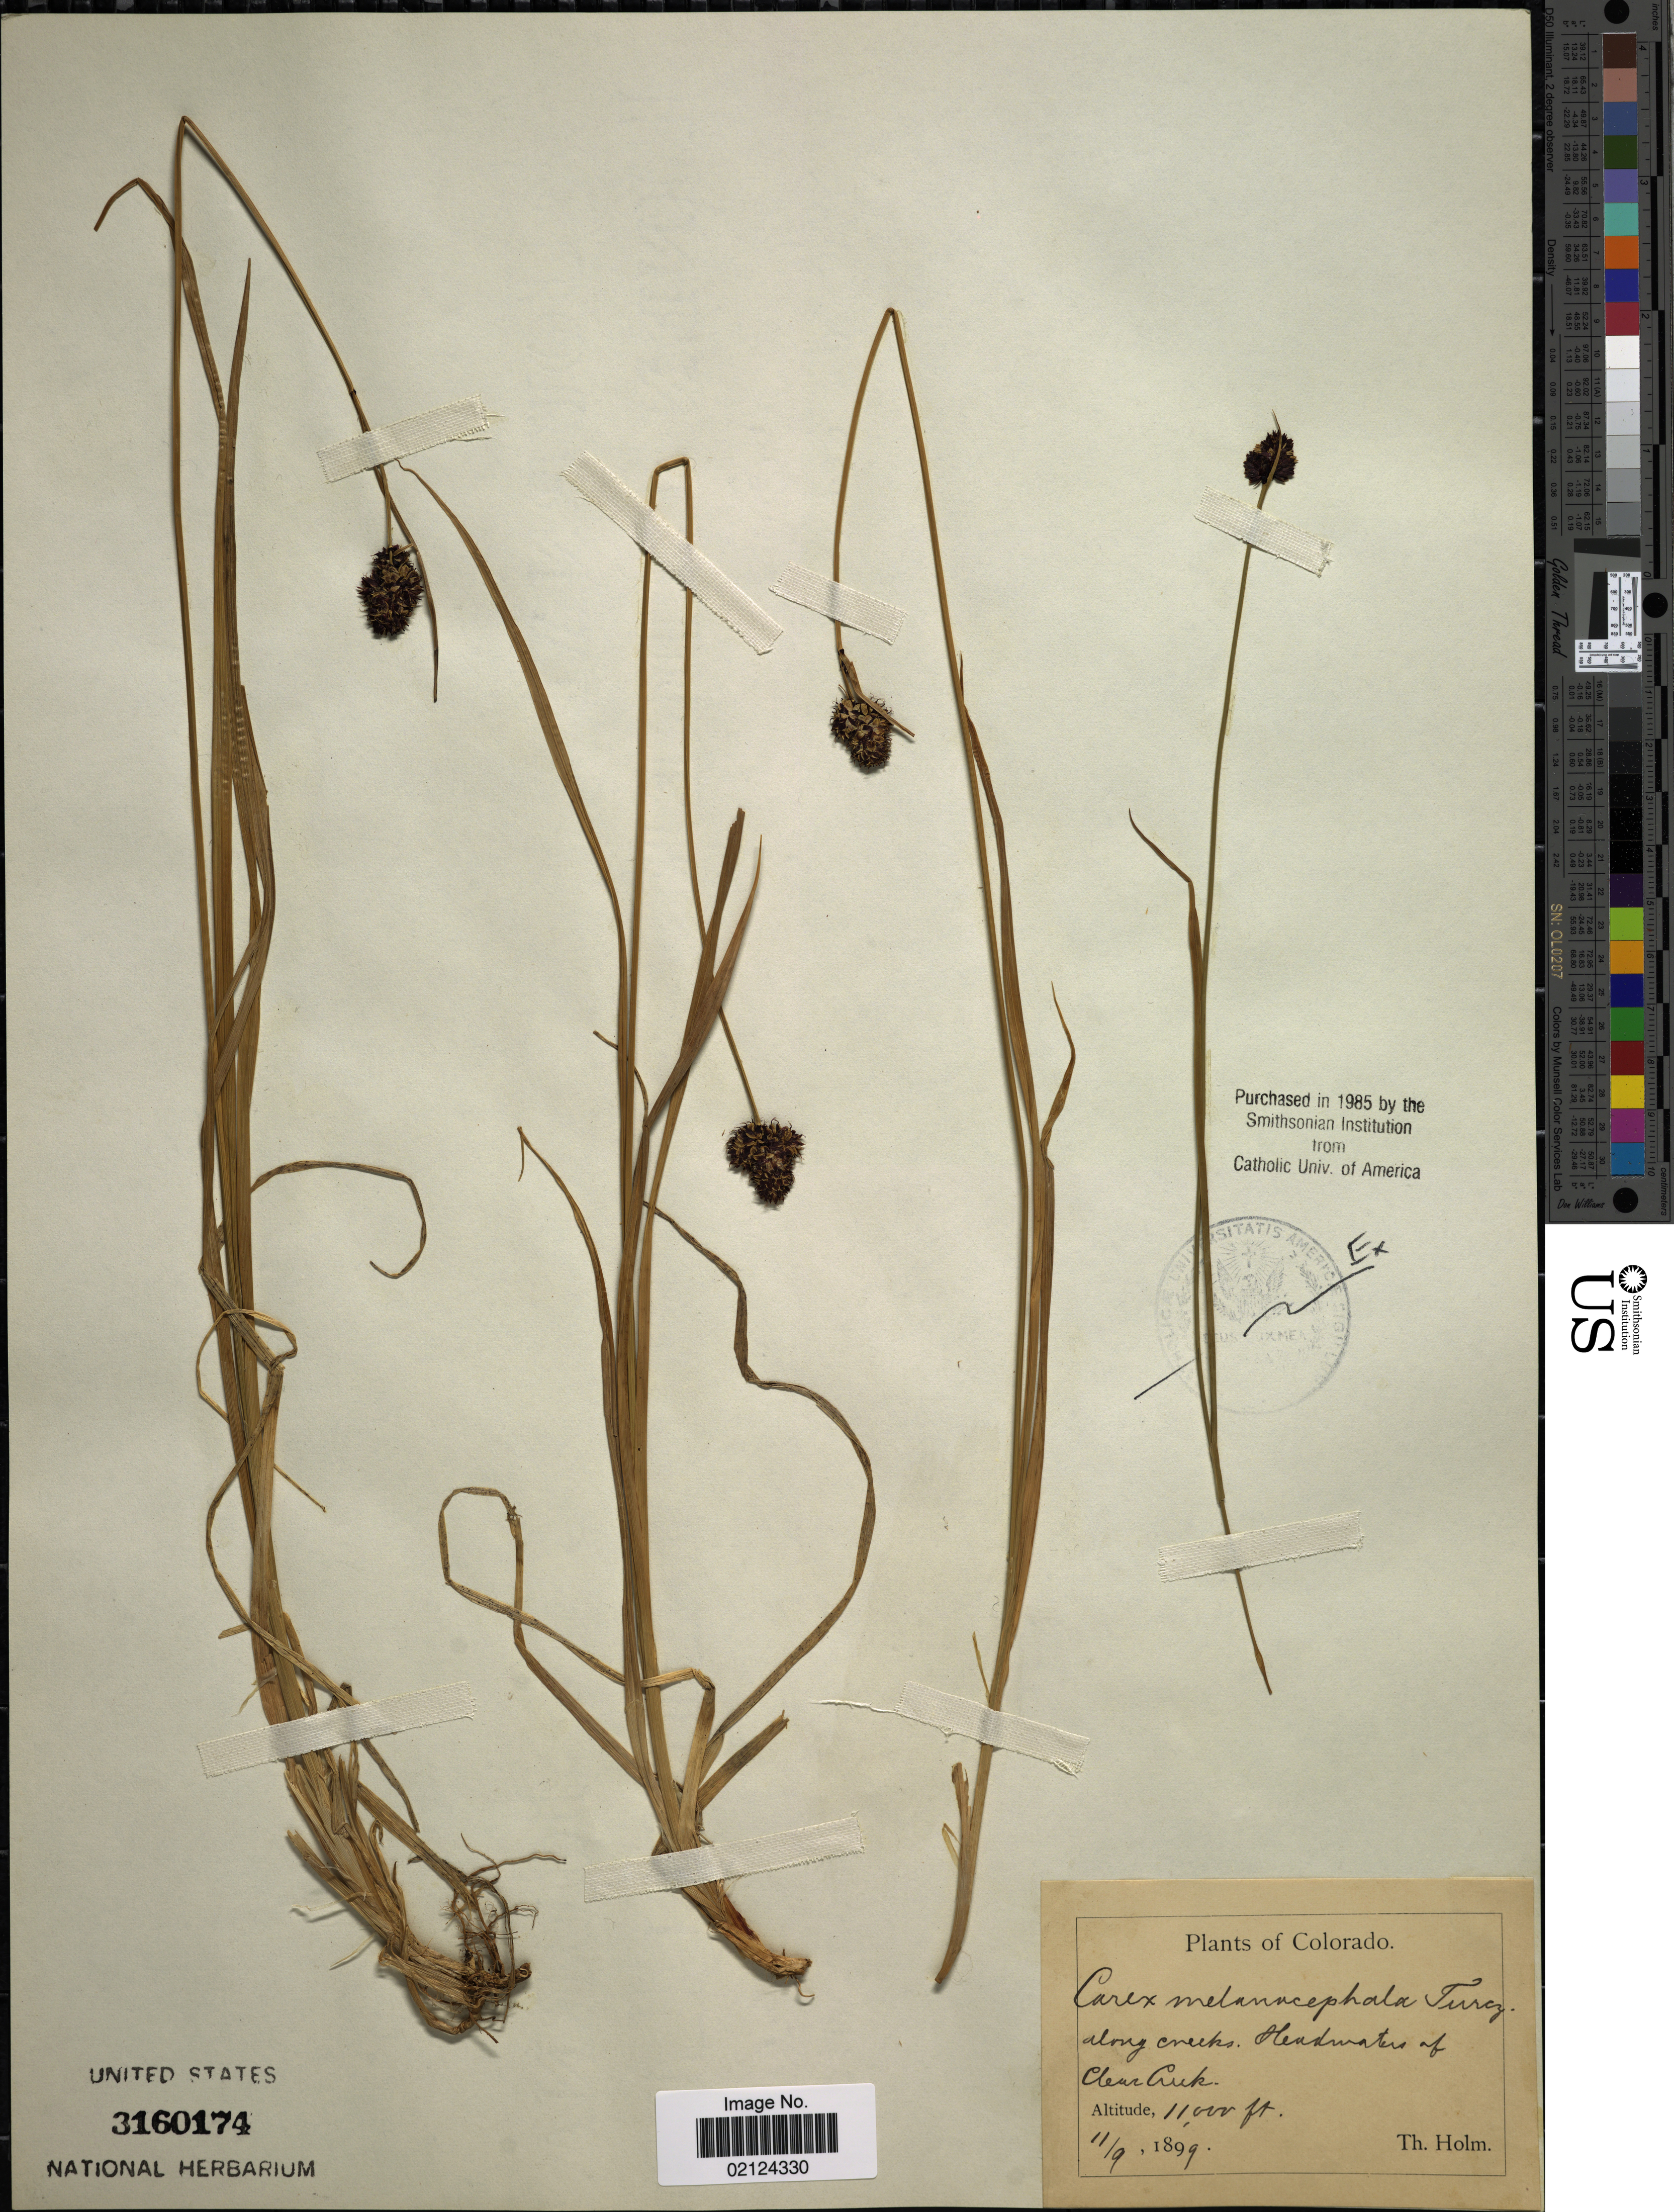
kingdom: Plantae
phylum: Tracheophyta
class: Liliopsida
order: Poales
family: Cyperaceae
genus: Carex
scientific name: Carex melanocephala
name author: Turcz.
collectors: T. Holm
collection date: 1899-09-11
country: United States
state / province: Colorado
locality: Along creek, Headwaters of Clear Creek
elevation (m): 3353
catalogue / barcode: US 3160174